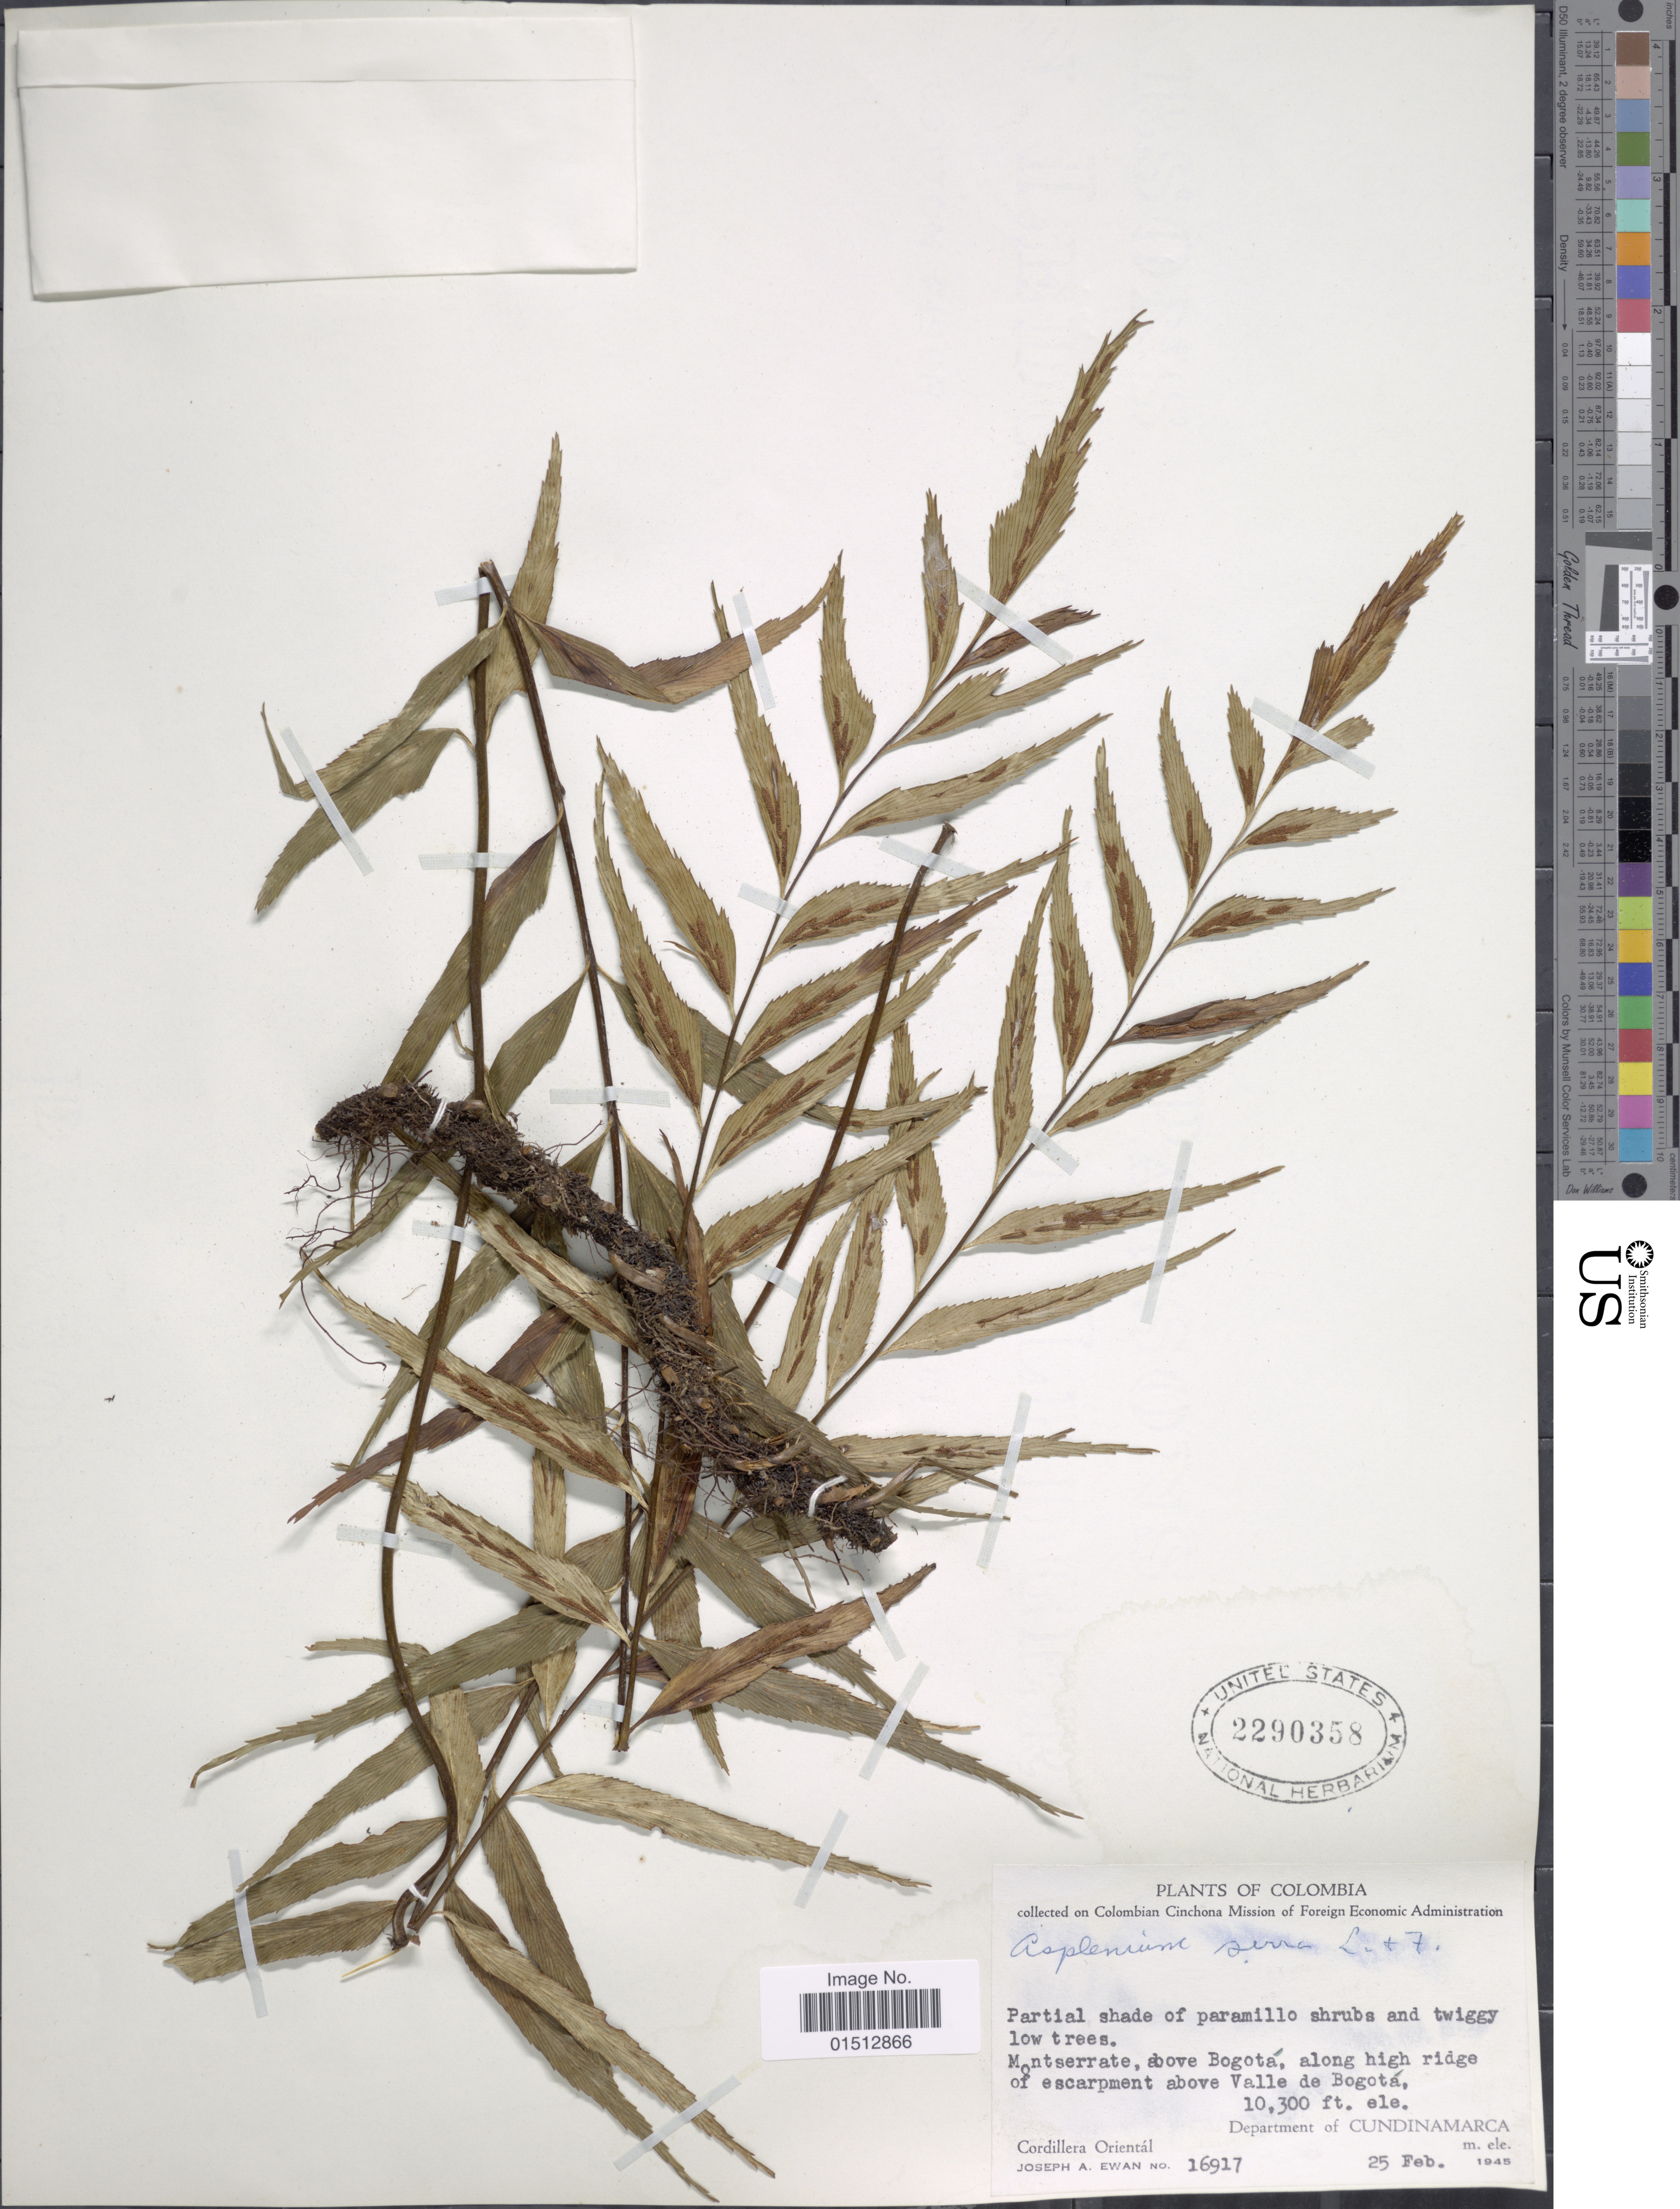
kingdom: Plantae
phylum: Tracheophyta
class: Polypodiopsida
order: Polypodiales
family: Aspleniaceae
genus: Asplenium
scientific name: Asplenium serra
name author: Langsd. & Fisch.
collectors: J. A. Ewan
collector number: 16917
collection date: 1945-02-25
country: Colombia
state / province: Cundinamarca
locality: Colombia. Montserrate, above Bogota. along high ridge of escarpment above Valle de Bogota.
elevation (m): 3139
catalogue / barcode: US 2290358